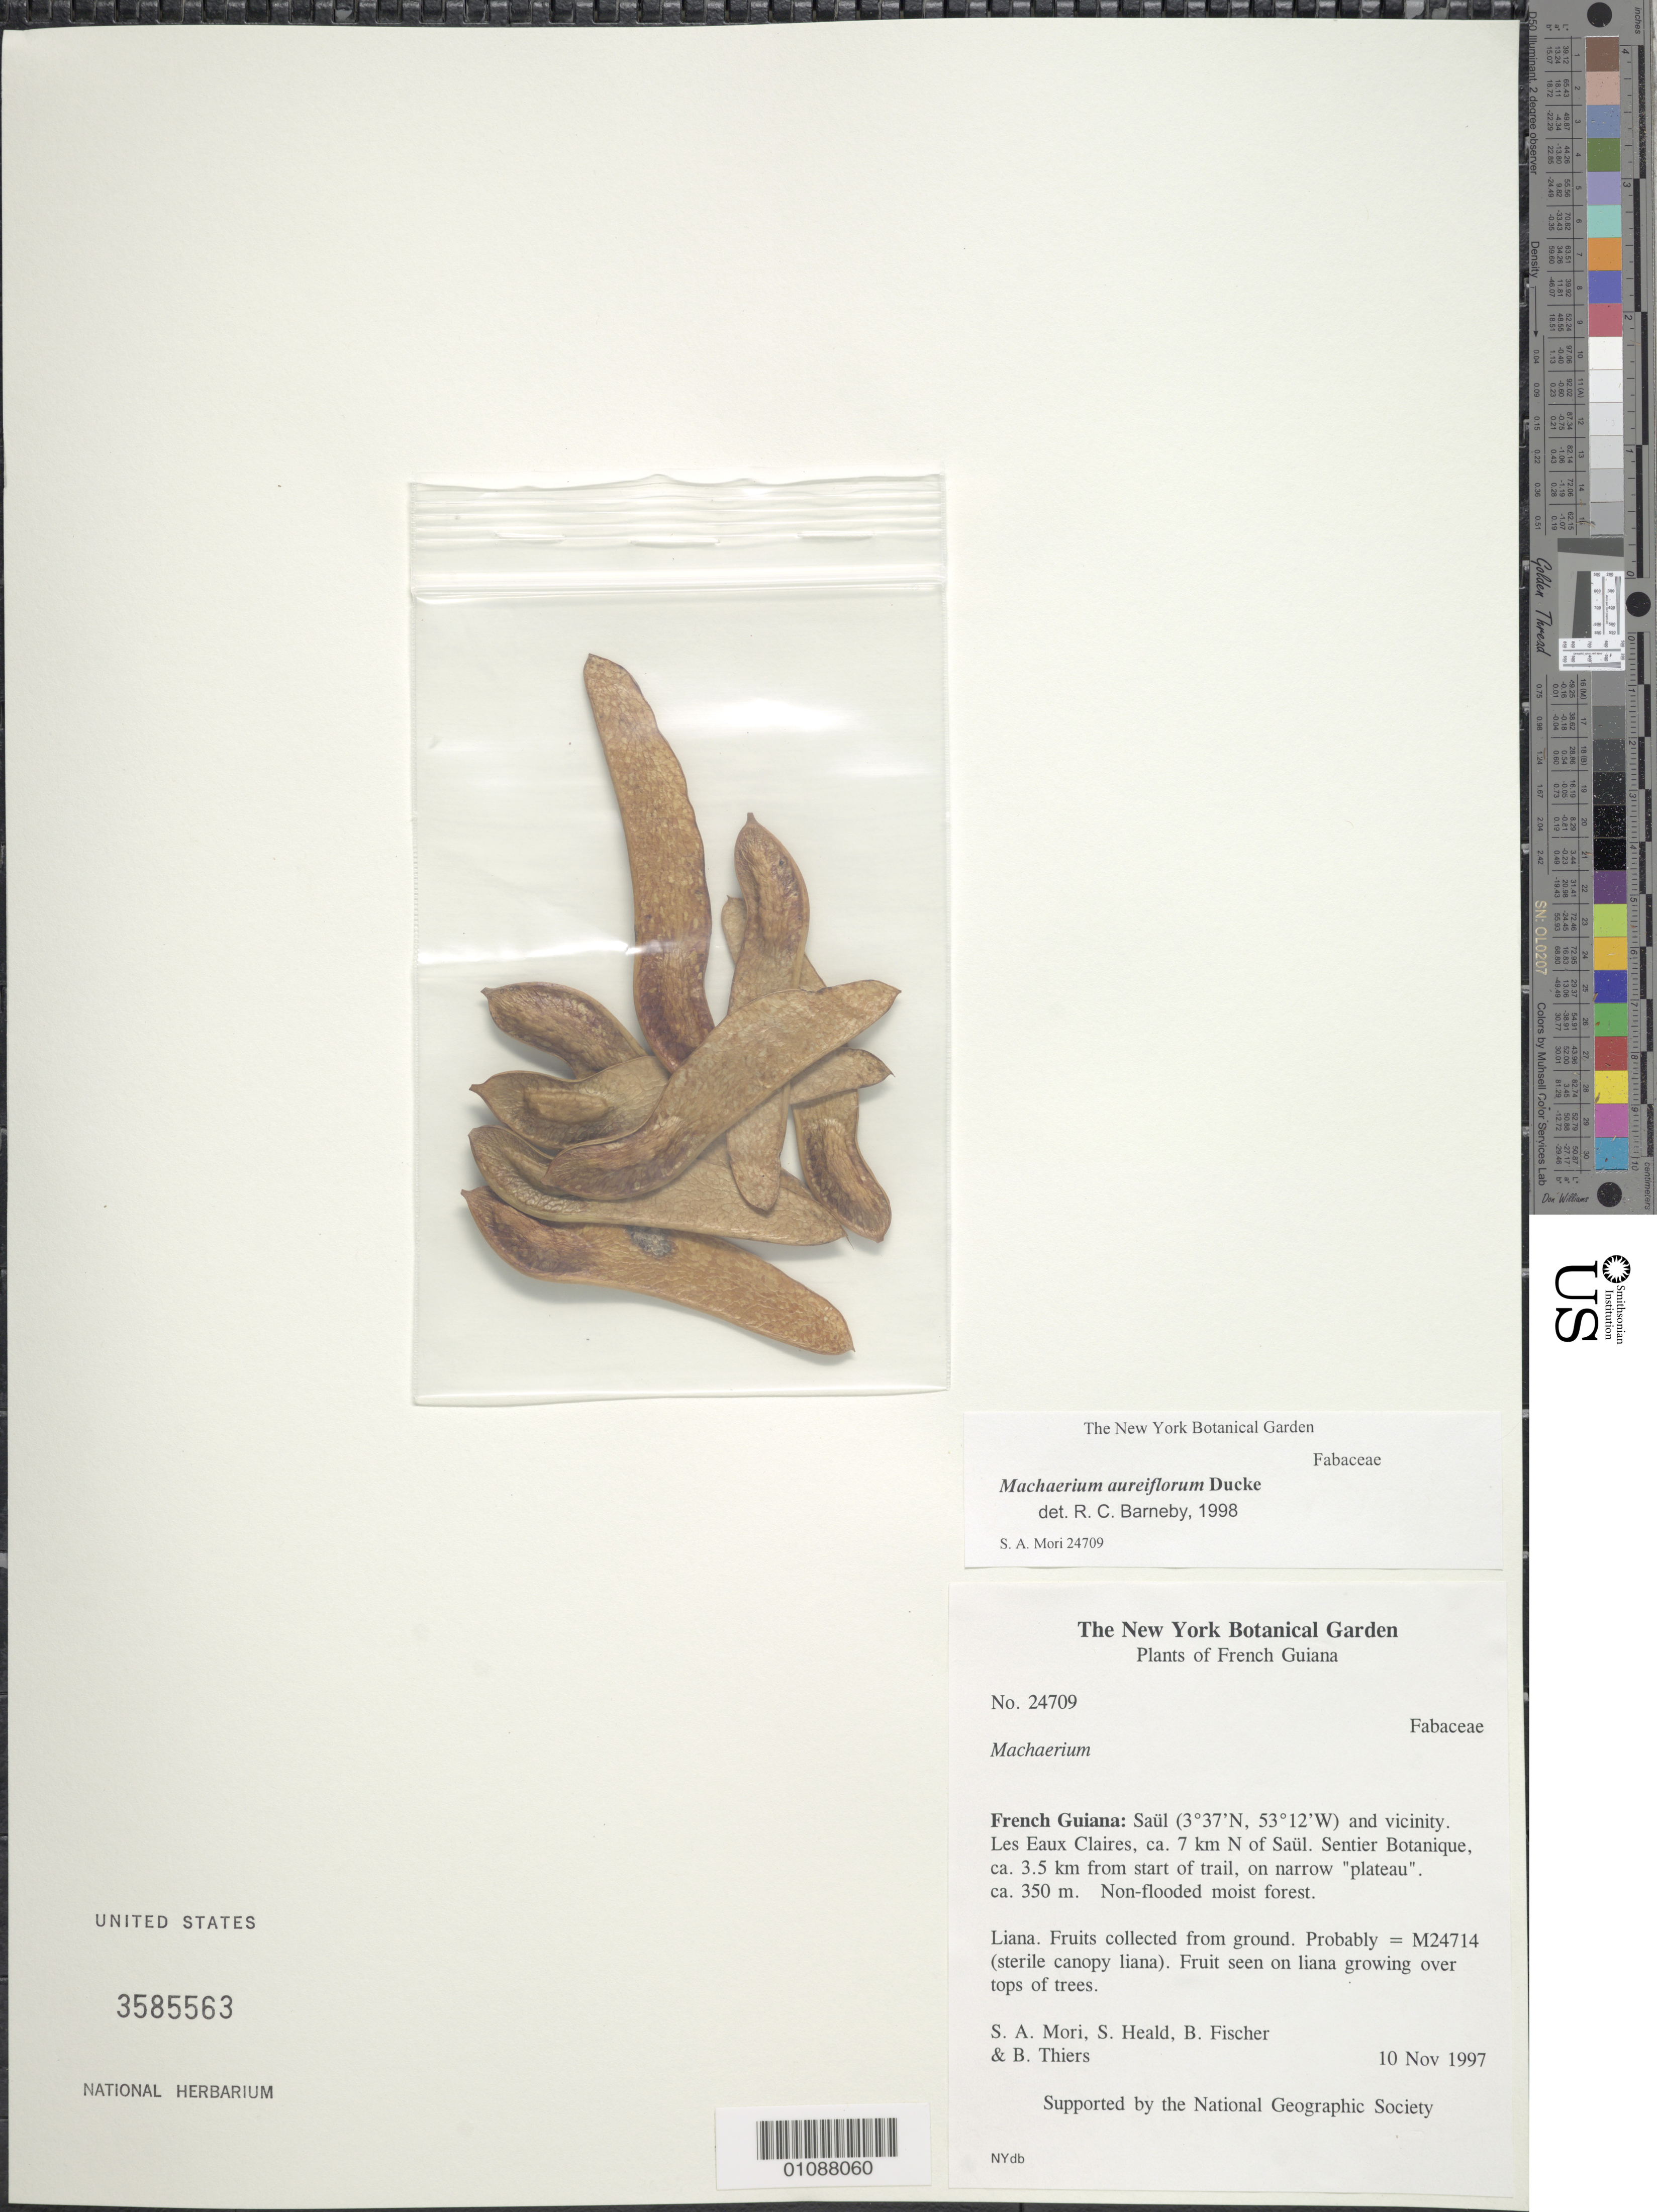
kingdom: Plantae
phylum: Tracheophyta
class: Magnoliopsida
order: Fabales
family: Fabaceae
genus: Machaerium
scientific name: Machaerium aureiflorum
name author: Ducke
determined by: Barneby, Rupert C., (NY)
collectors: S. Mori, S. Heald, B. Fischer & B. Thiers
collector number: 24709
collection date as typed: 10-Nov-97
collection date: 1997-11-10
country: French Guiana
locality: Saül and vic., Les Eaux Claires, ca. 7 km N of Saül. Sentier Botanique, ca 3.5km from start of trail, on narrow "plateau"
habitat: Non-flooded moist forest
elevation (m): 350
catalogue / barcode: US 3585563